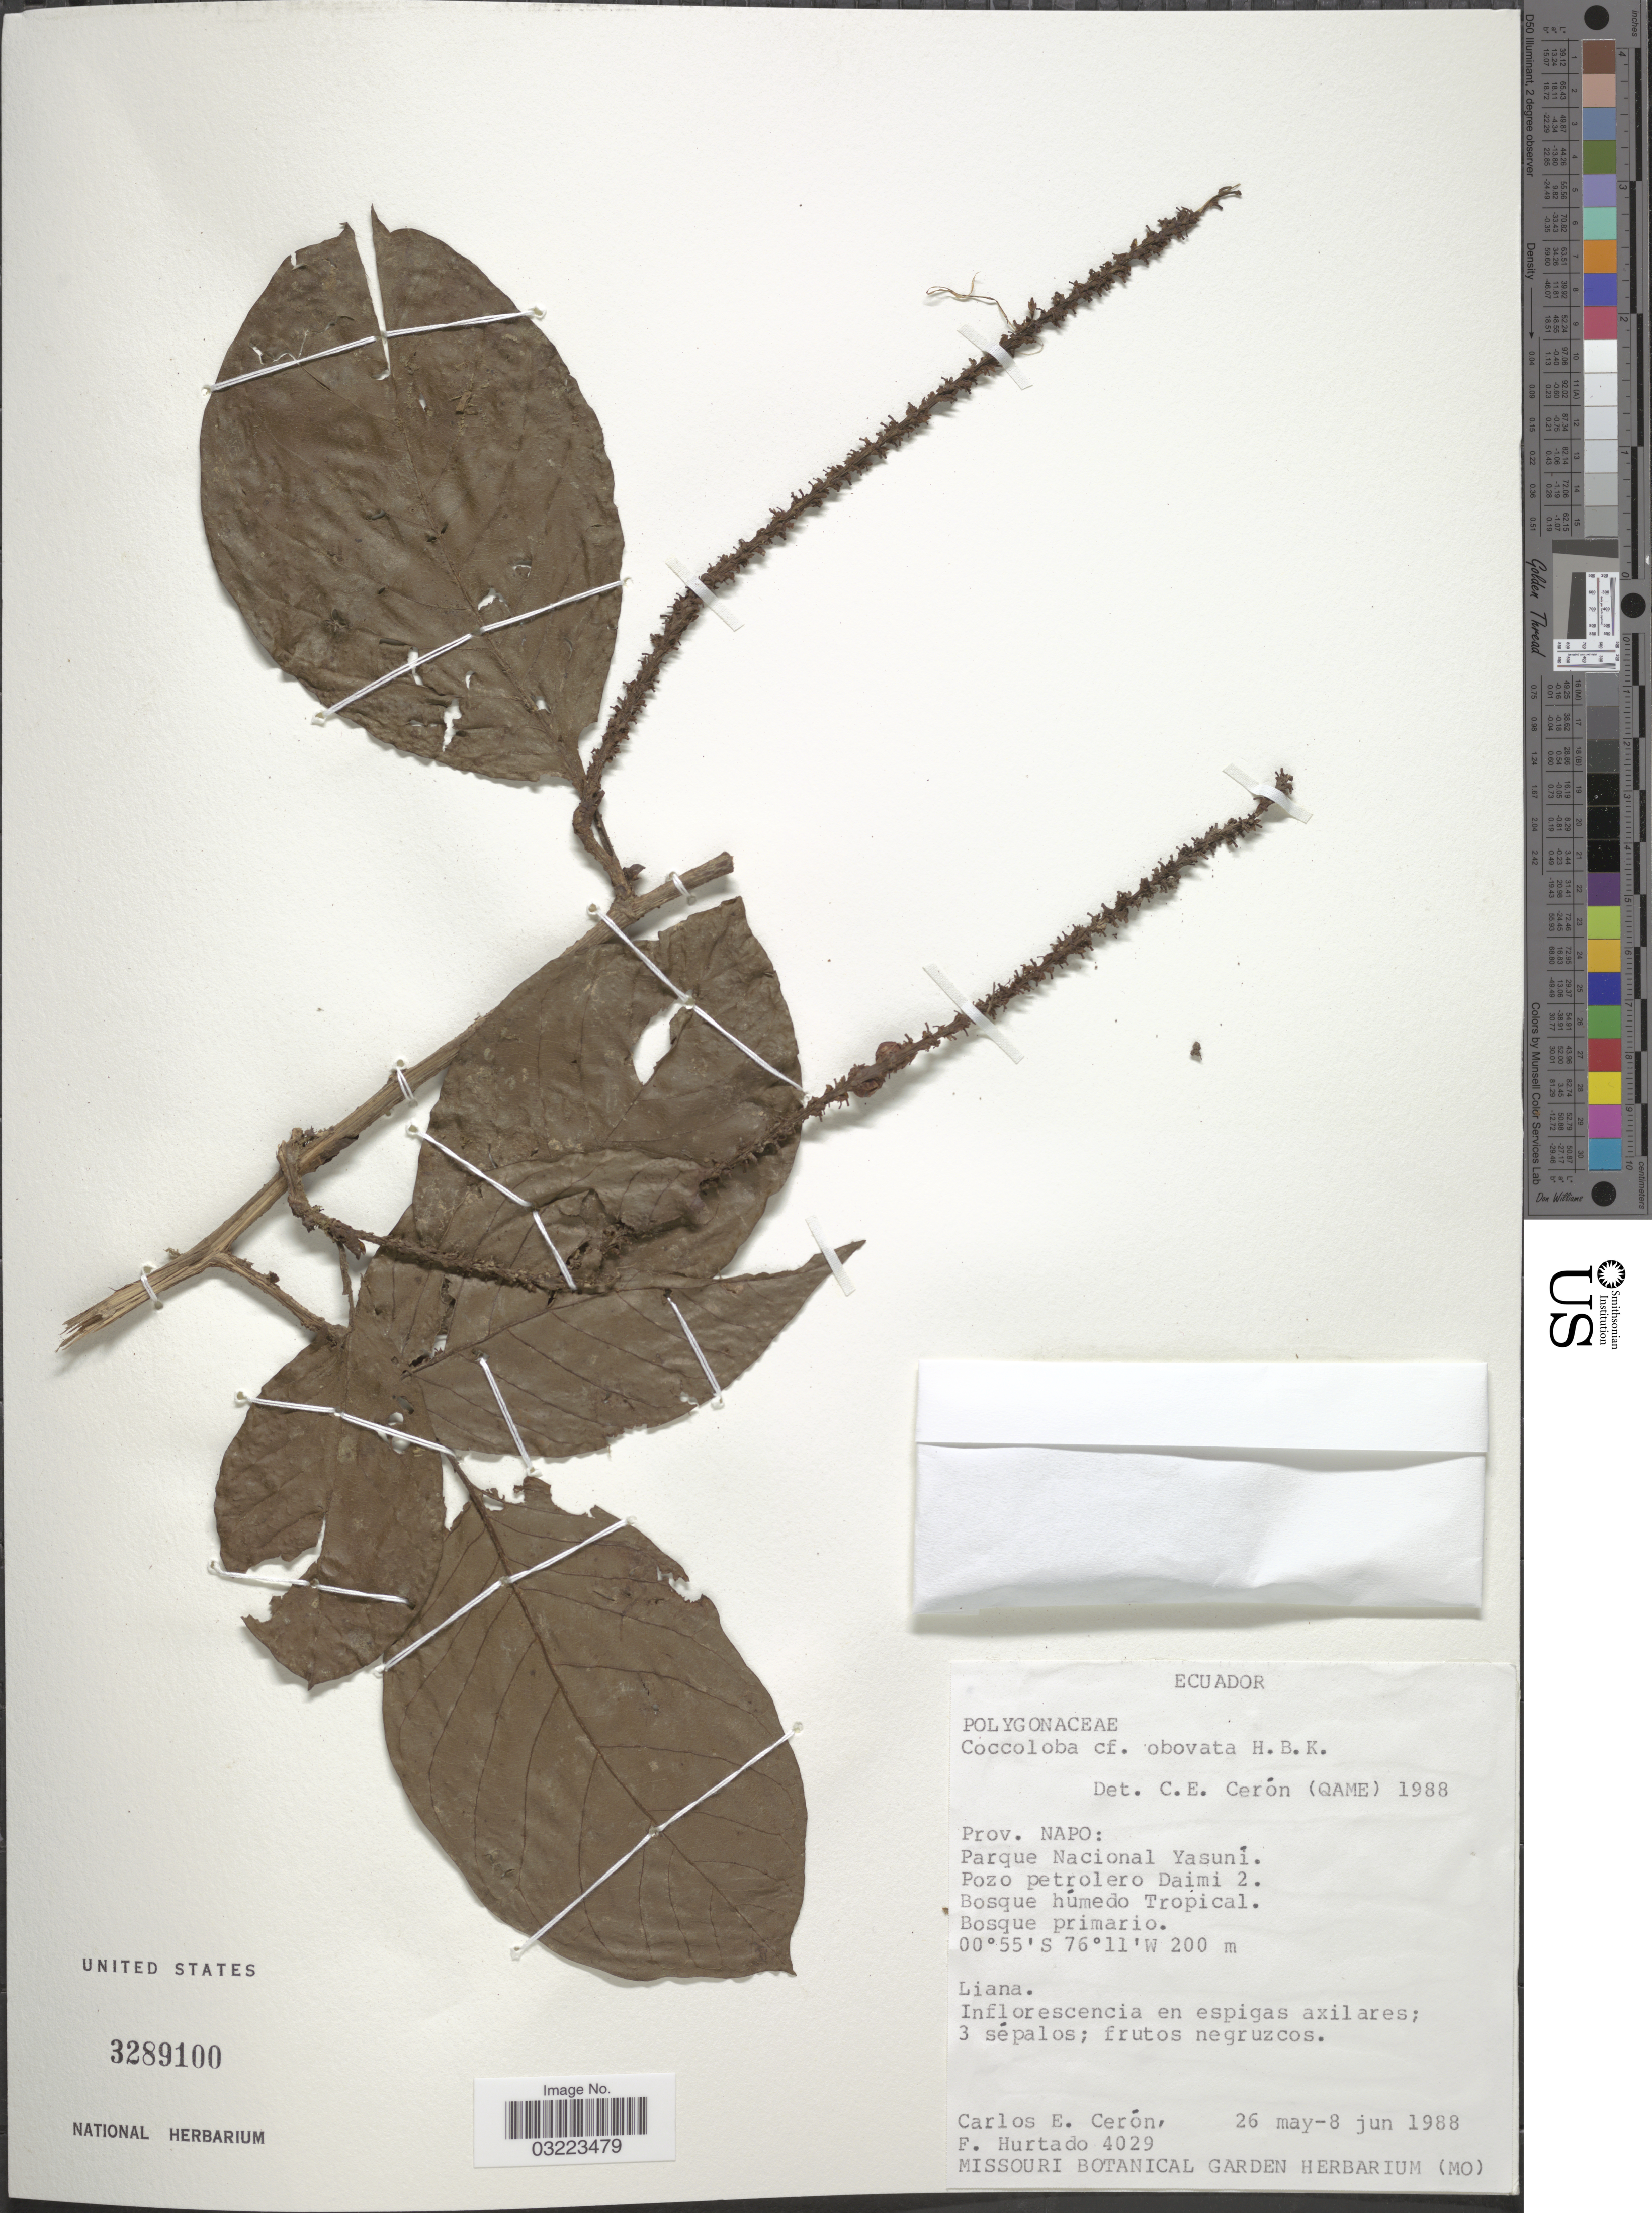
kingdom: Plantae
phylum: Tracheophyta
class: Magnoliopsida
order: Caryophyllales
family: Polygonaceae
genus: Coccoloba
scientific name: Coccoloba obovata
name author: Kunth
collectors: C. E. Cerón M. & F. Hurtado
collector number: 4029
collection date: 1988-05-26/1988-06-08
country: Ecuador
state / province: Napo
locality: Parque Nacional Yasuní. Pozo petrolero Daimi 2.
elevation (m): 200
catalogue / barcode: US 3289100